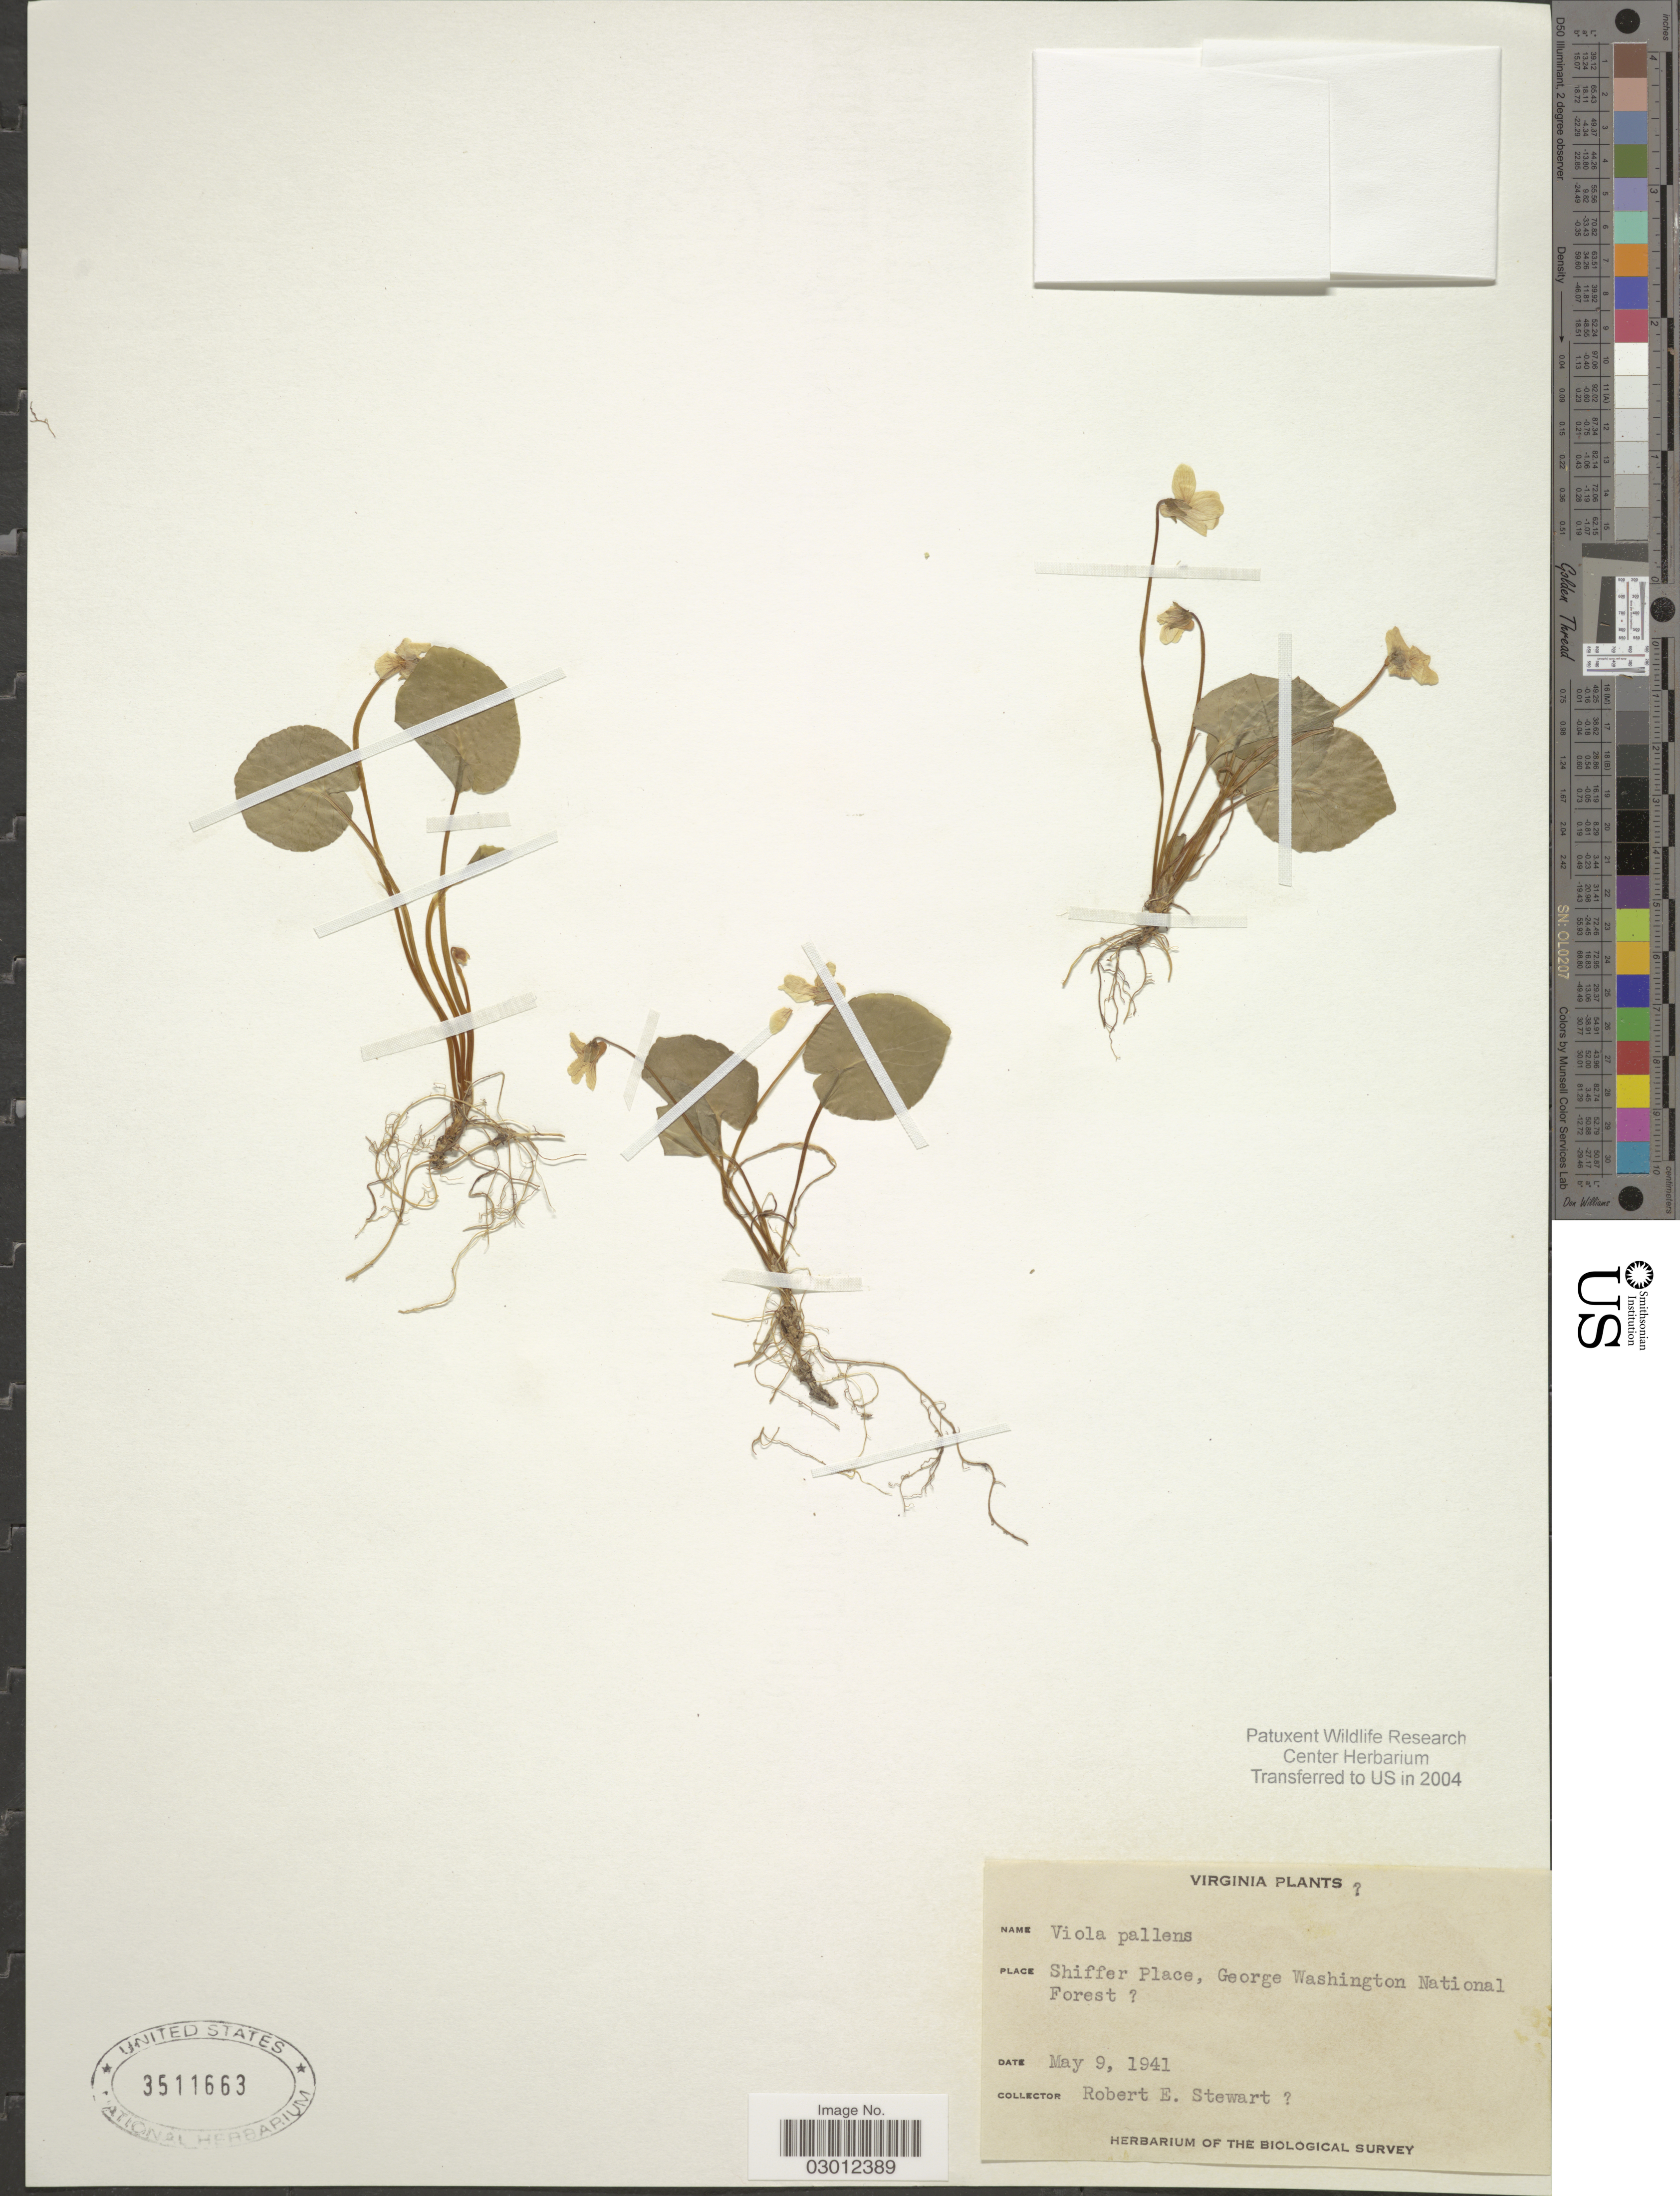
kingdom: Plantae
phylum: Tracheophyta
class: Magnoliopsida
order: Malpighiales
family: Violaceae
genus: Viola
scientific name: Viola pallens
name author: (Banks ex Ging.) Brainerd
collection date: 1941-05-09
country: United States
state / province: Virginia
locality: Shiffer Place, George Washington National Forest.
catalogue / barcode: US 3511663